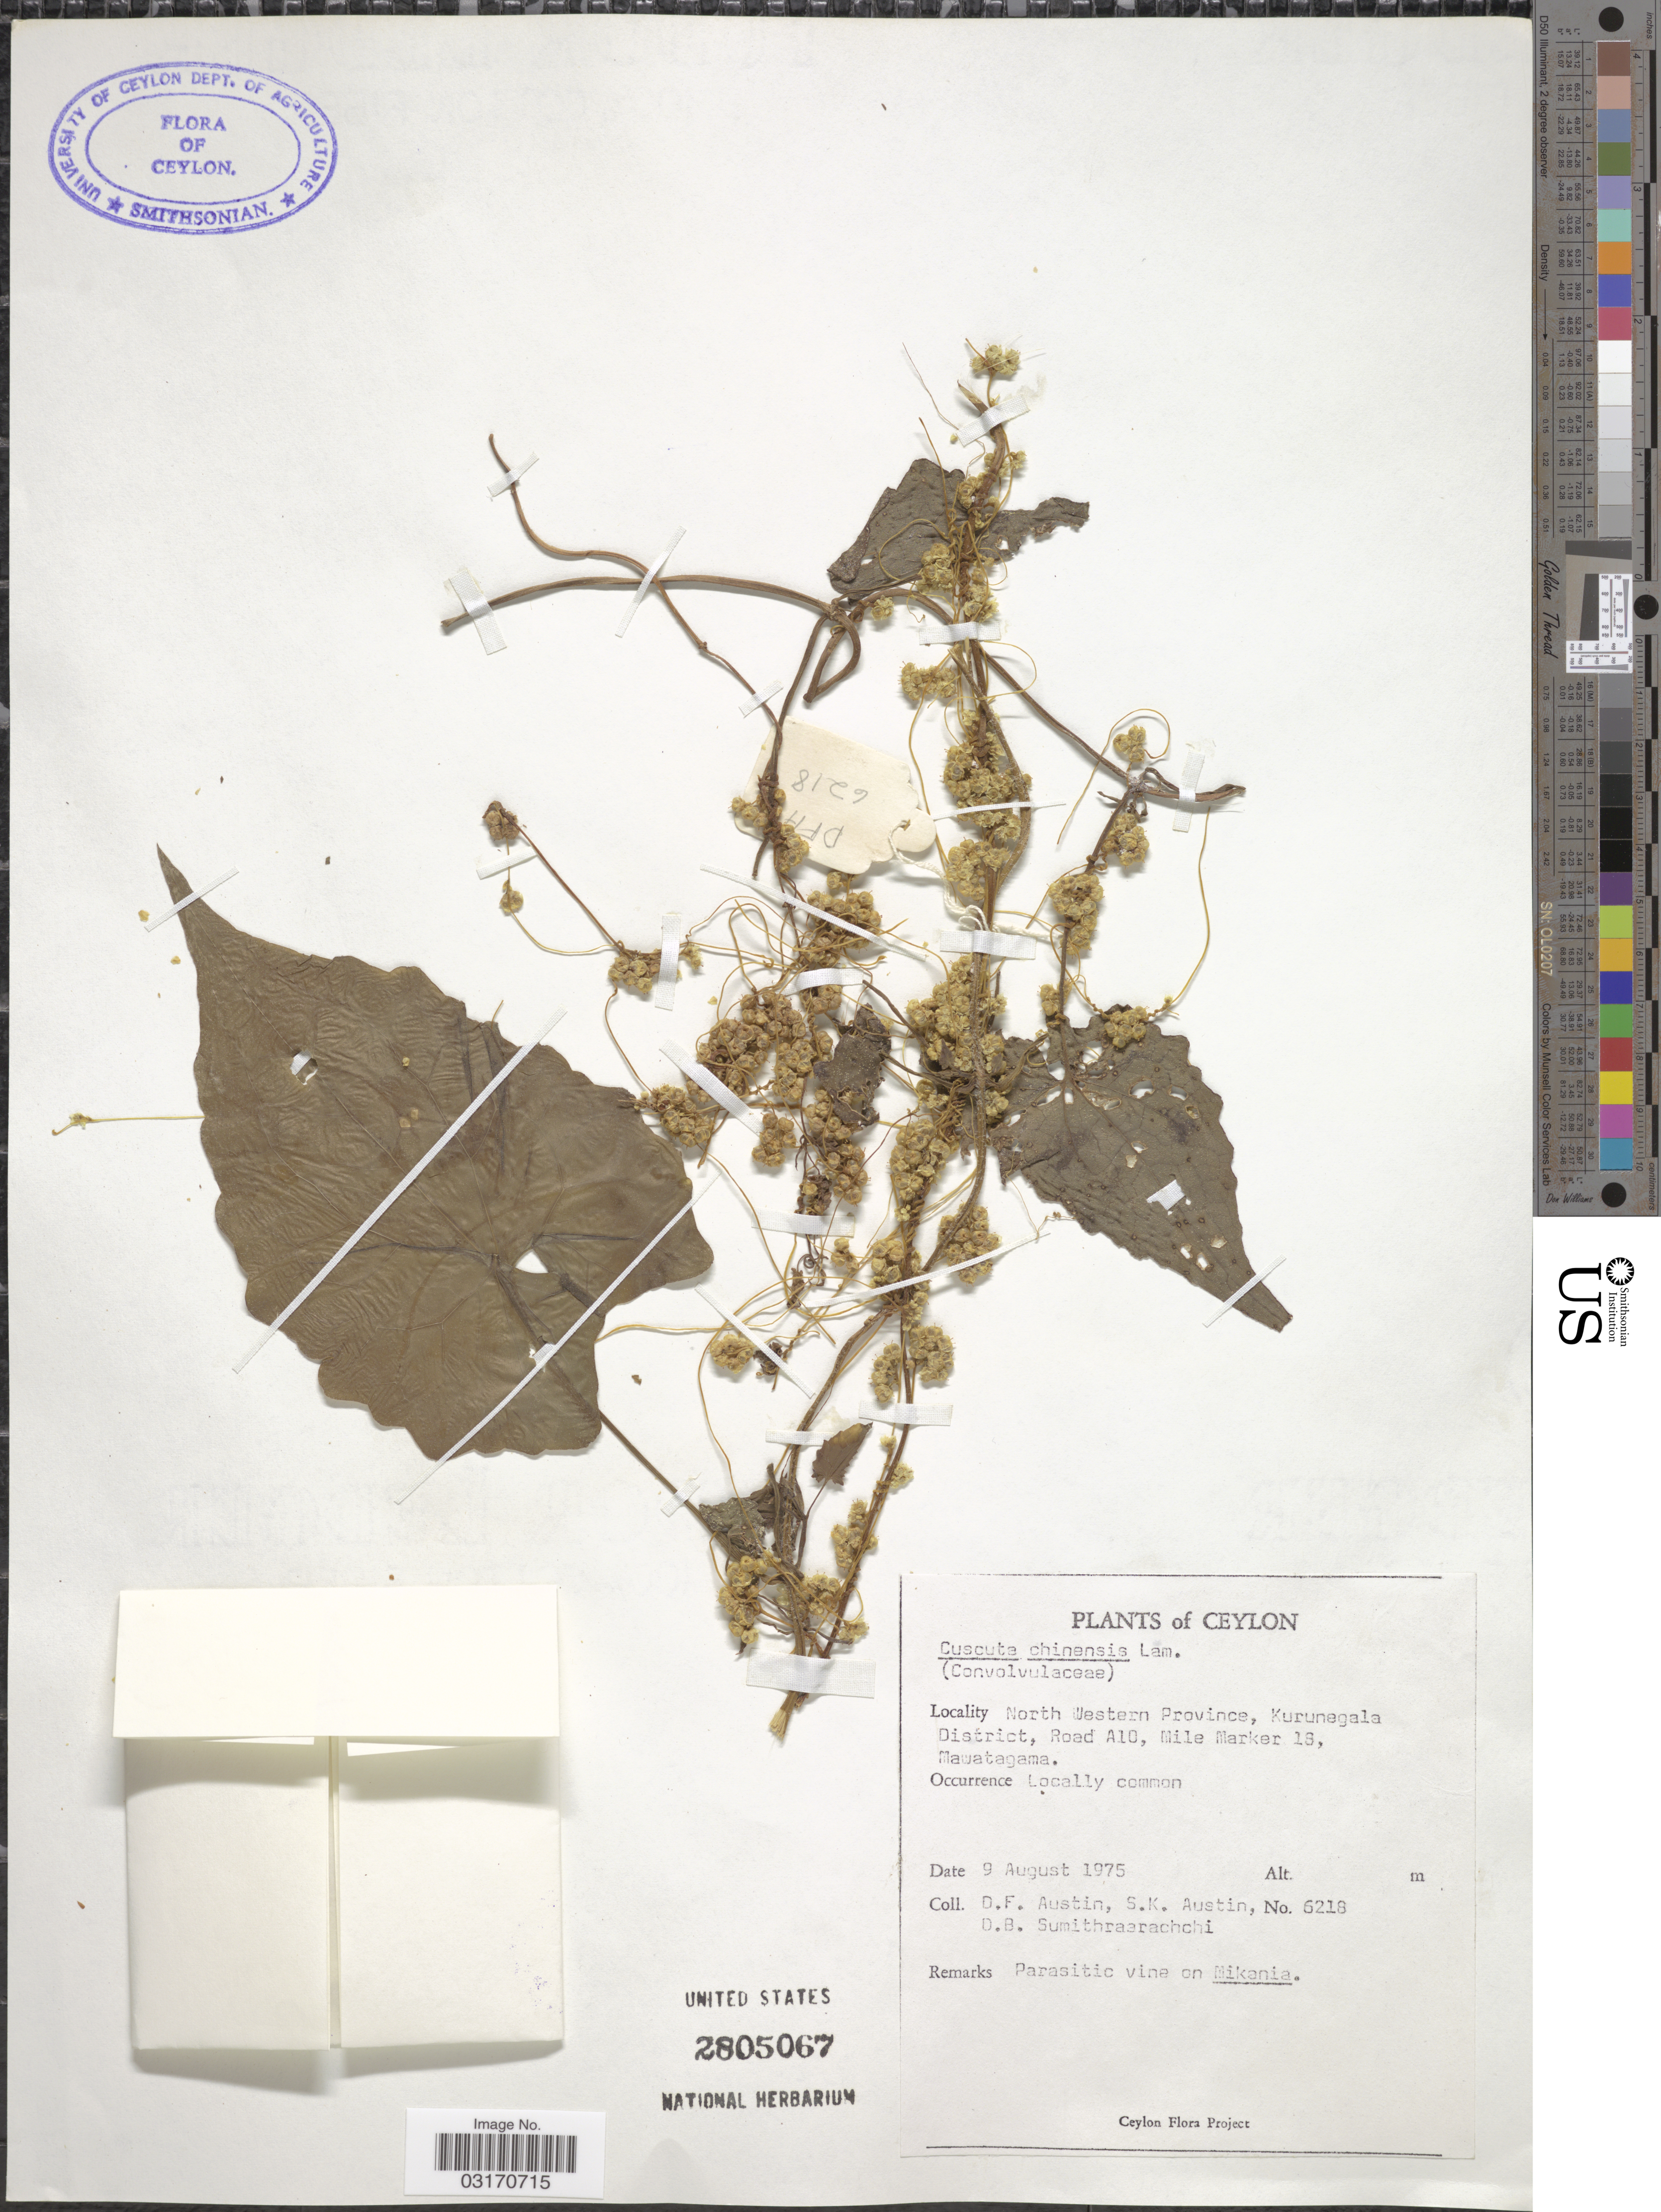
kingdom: Plantae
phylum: Tracheophyta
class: Magnoliopsida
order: Solanales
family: Convolvulaceae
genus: Cuscuta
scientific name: Cuscuta chinensis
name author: Lam.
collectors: D. Austin, S. Austin & D. B. Sumithraarachchi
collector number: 6218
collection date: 1975-08-09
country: Sri Lanka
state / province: North Western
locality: Ceylon. North Western Province, Kurunegala District, Road A10, Mile Marker 18, Mawatagama.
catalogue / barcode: US 2805067